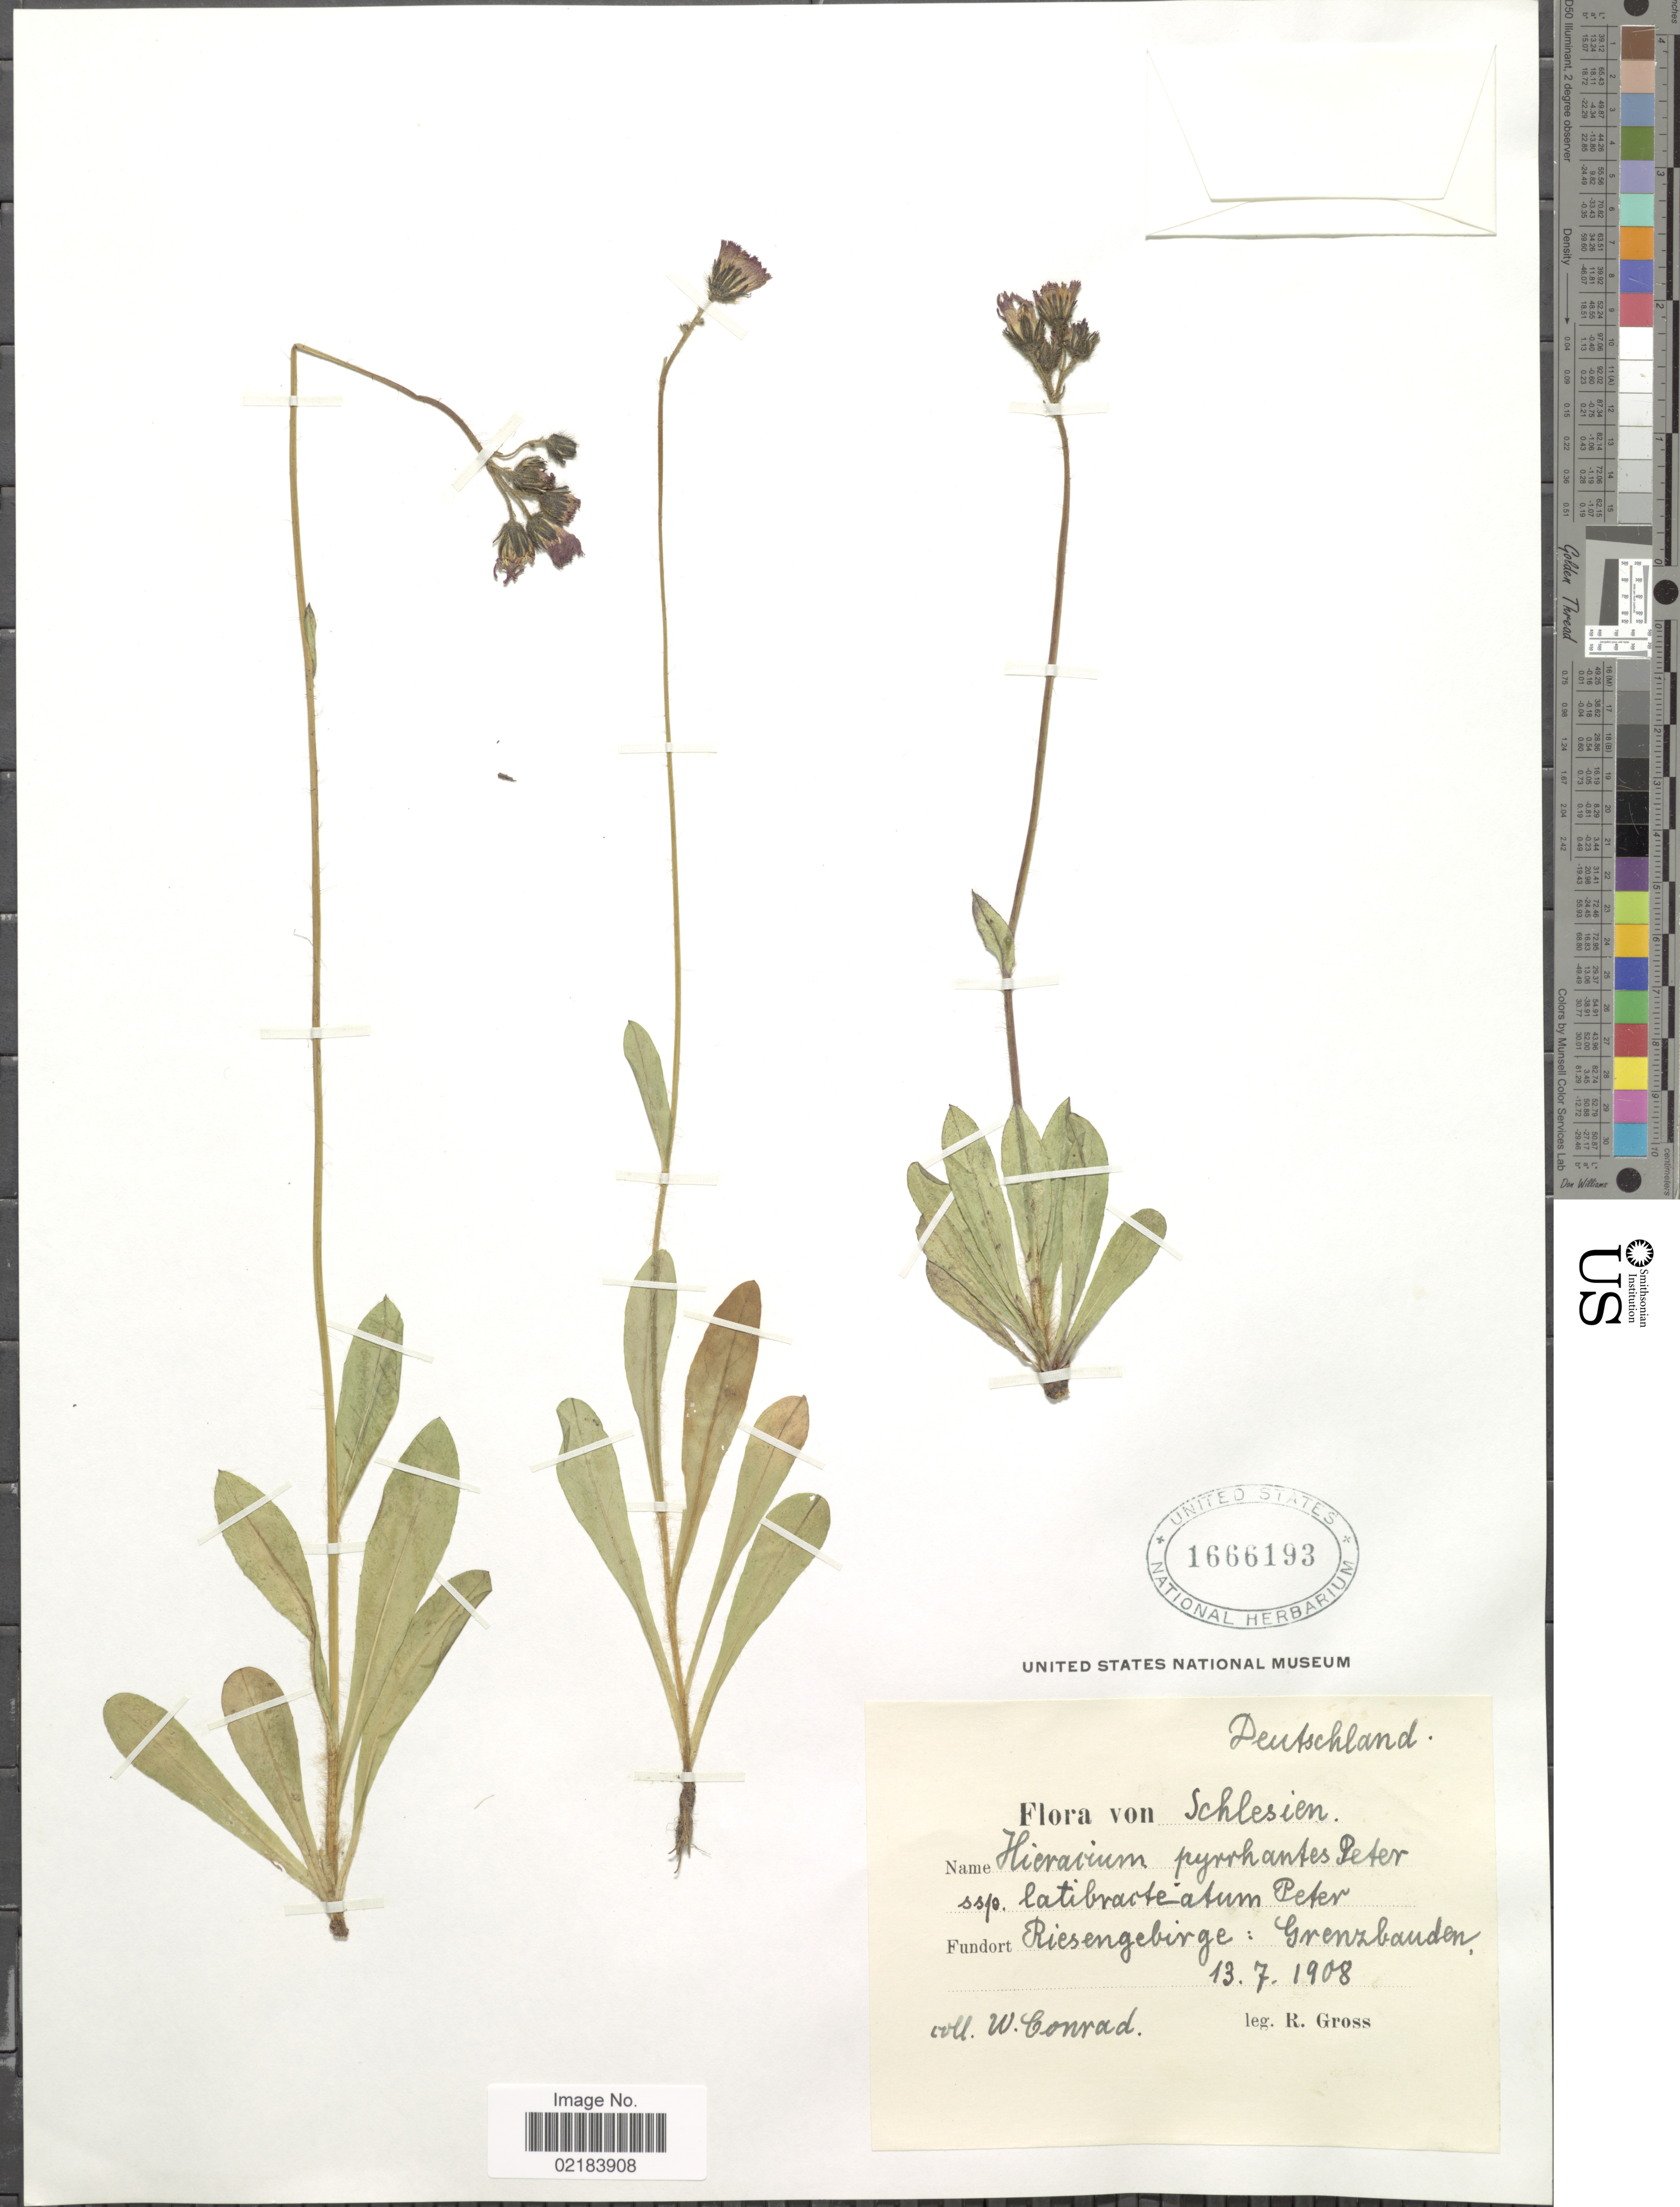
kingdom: Plantae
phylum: Tracheophyta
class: Magnoliopsida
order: Asterales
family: Asteraceae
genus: Hieracium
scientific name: Hieracium pyrrhanthes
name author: Näg. & Peter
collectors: W. Conrad & R. Gross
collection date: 1908-07-13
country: Germany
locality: Deutschland, Schlesien. Riesengebirge: Grenzbanden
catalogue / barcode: US 1666193